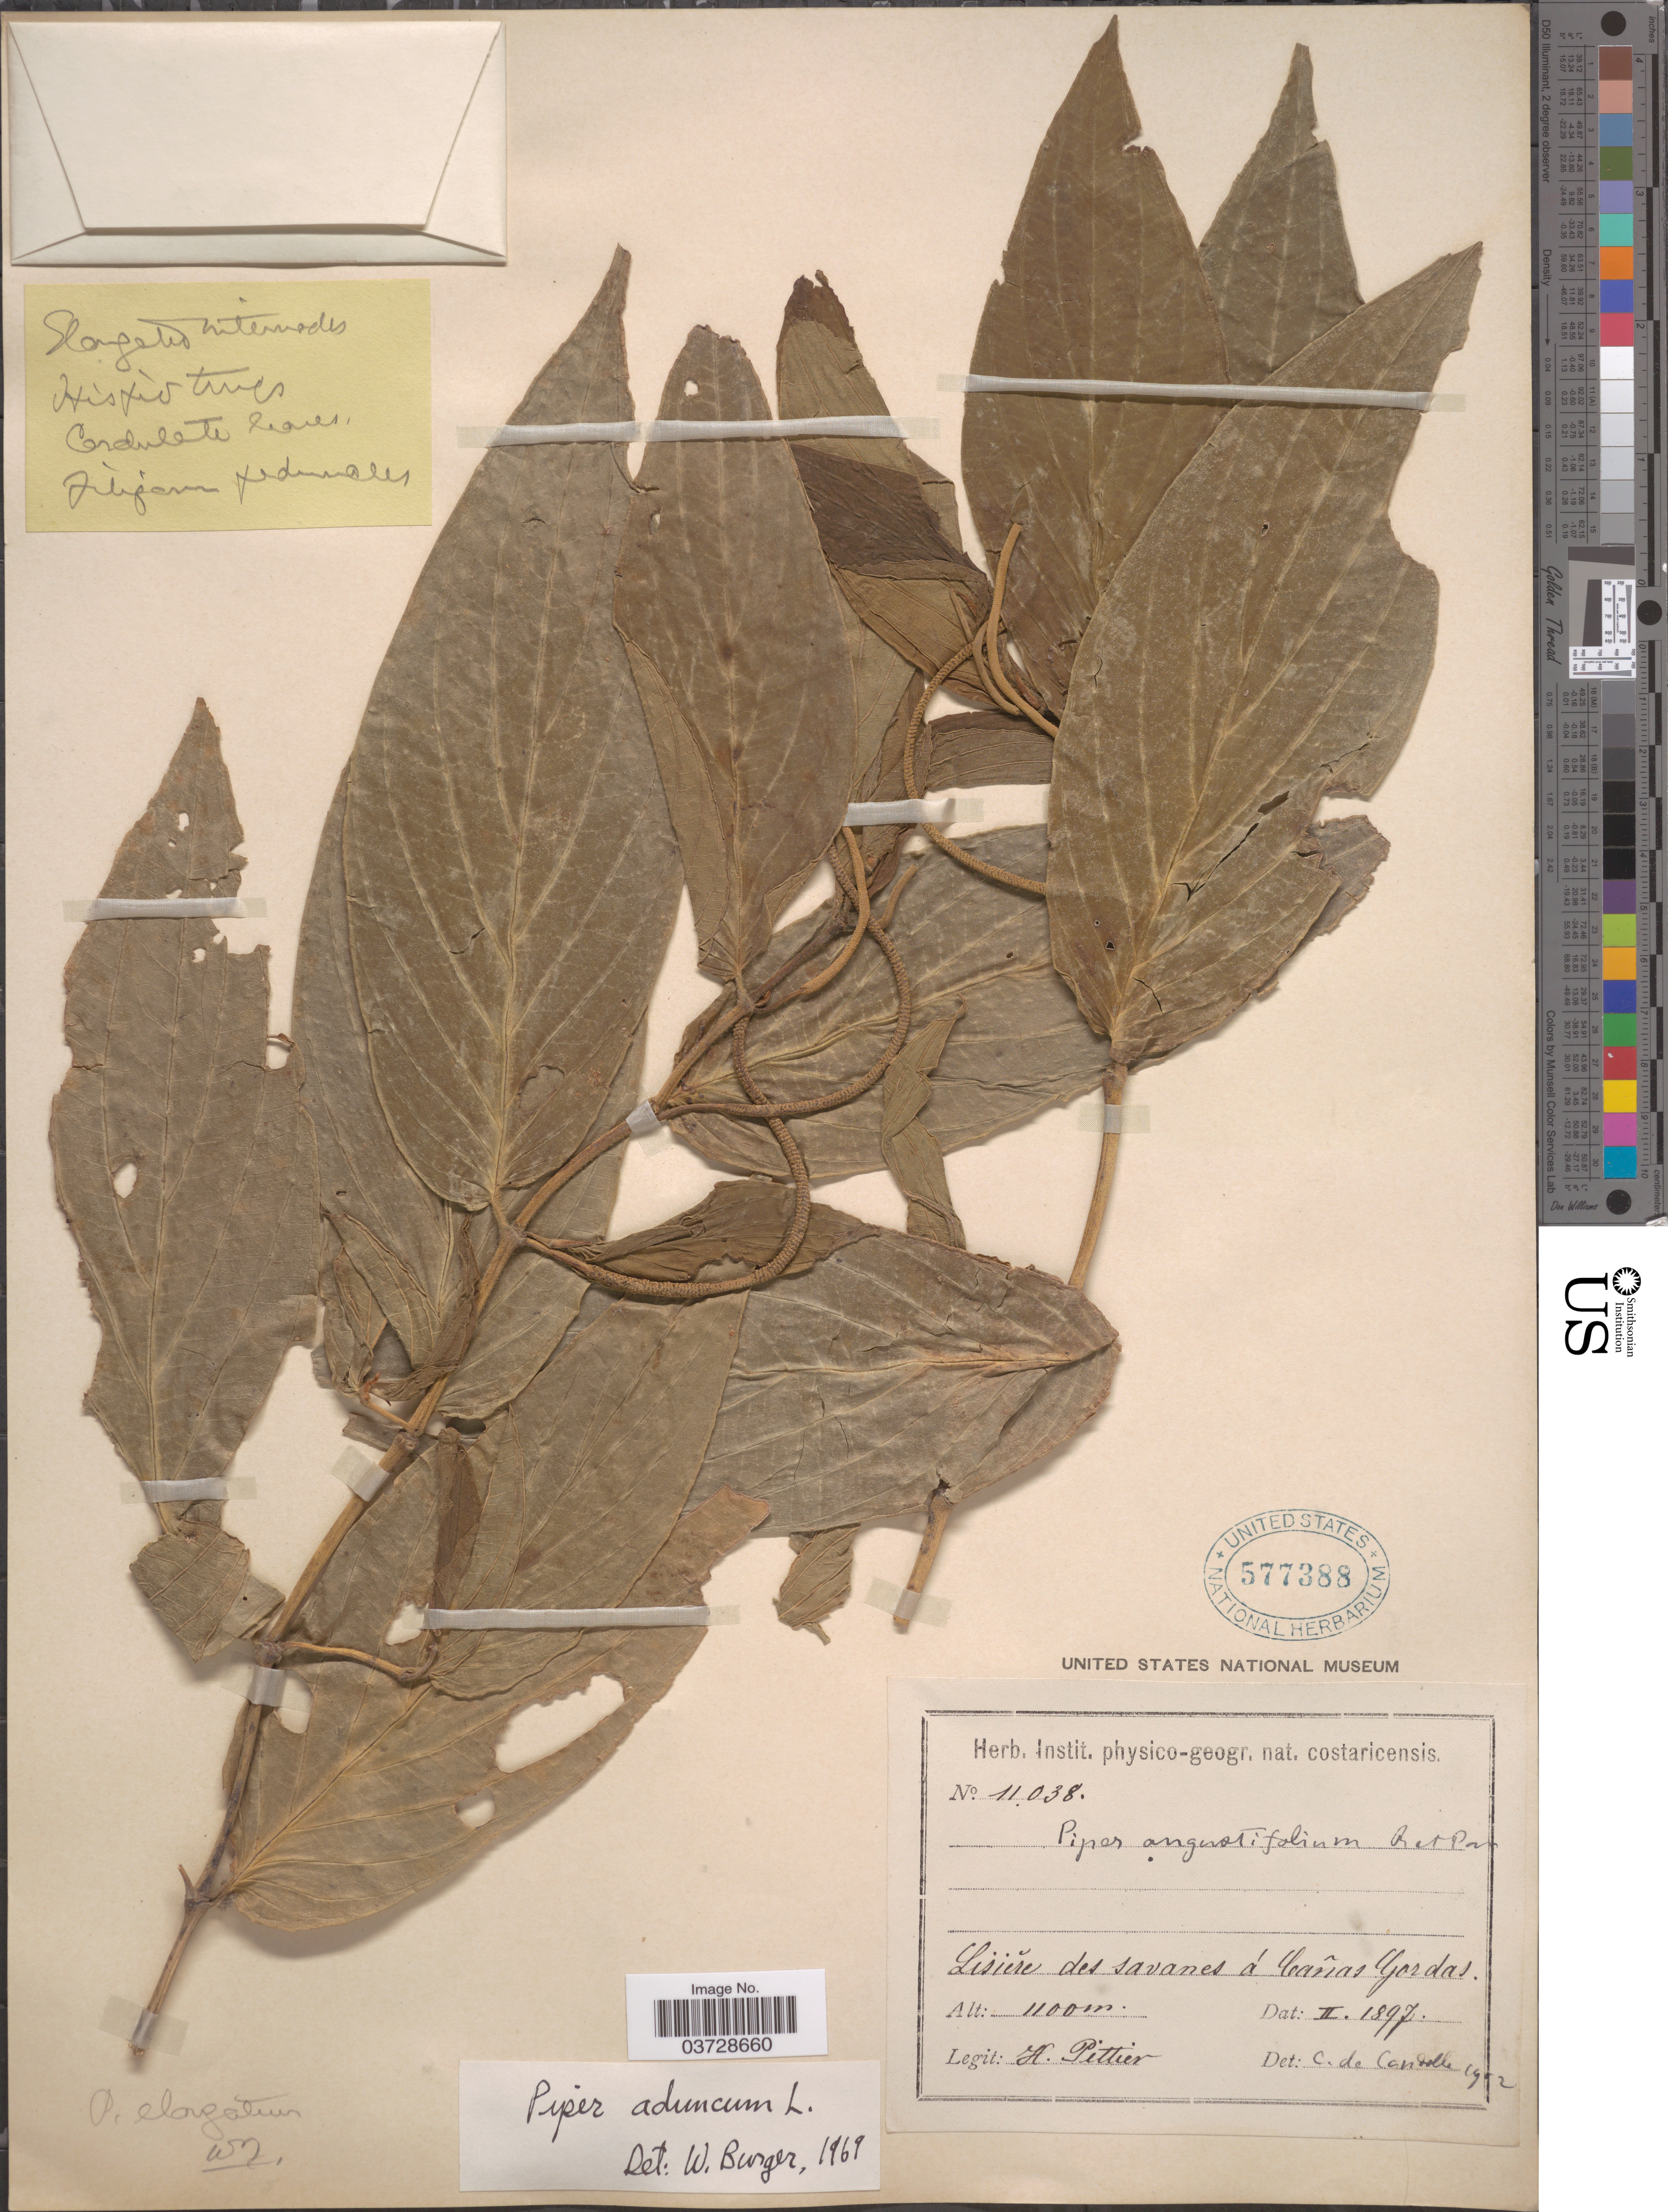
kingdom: Plantae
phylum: Tracheophyta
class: Magnoliopsida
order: Piperales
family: Piperaceae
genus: Piper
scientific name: Piper aduncum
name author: L.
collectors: H. F. Pittier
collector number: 11038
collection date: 1897-02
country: Costa Rica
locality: Lisiěre des savanes á Cañas Gordas.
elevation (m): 1100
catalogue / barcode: US 577388